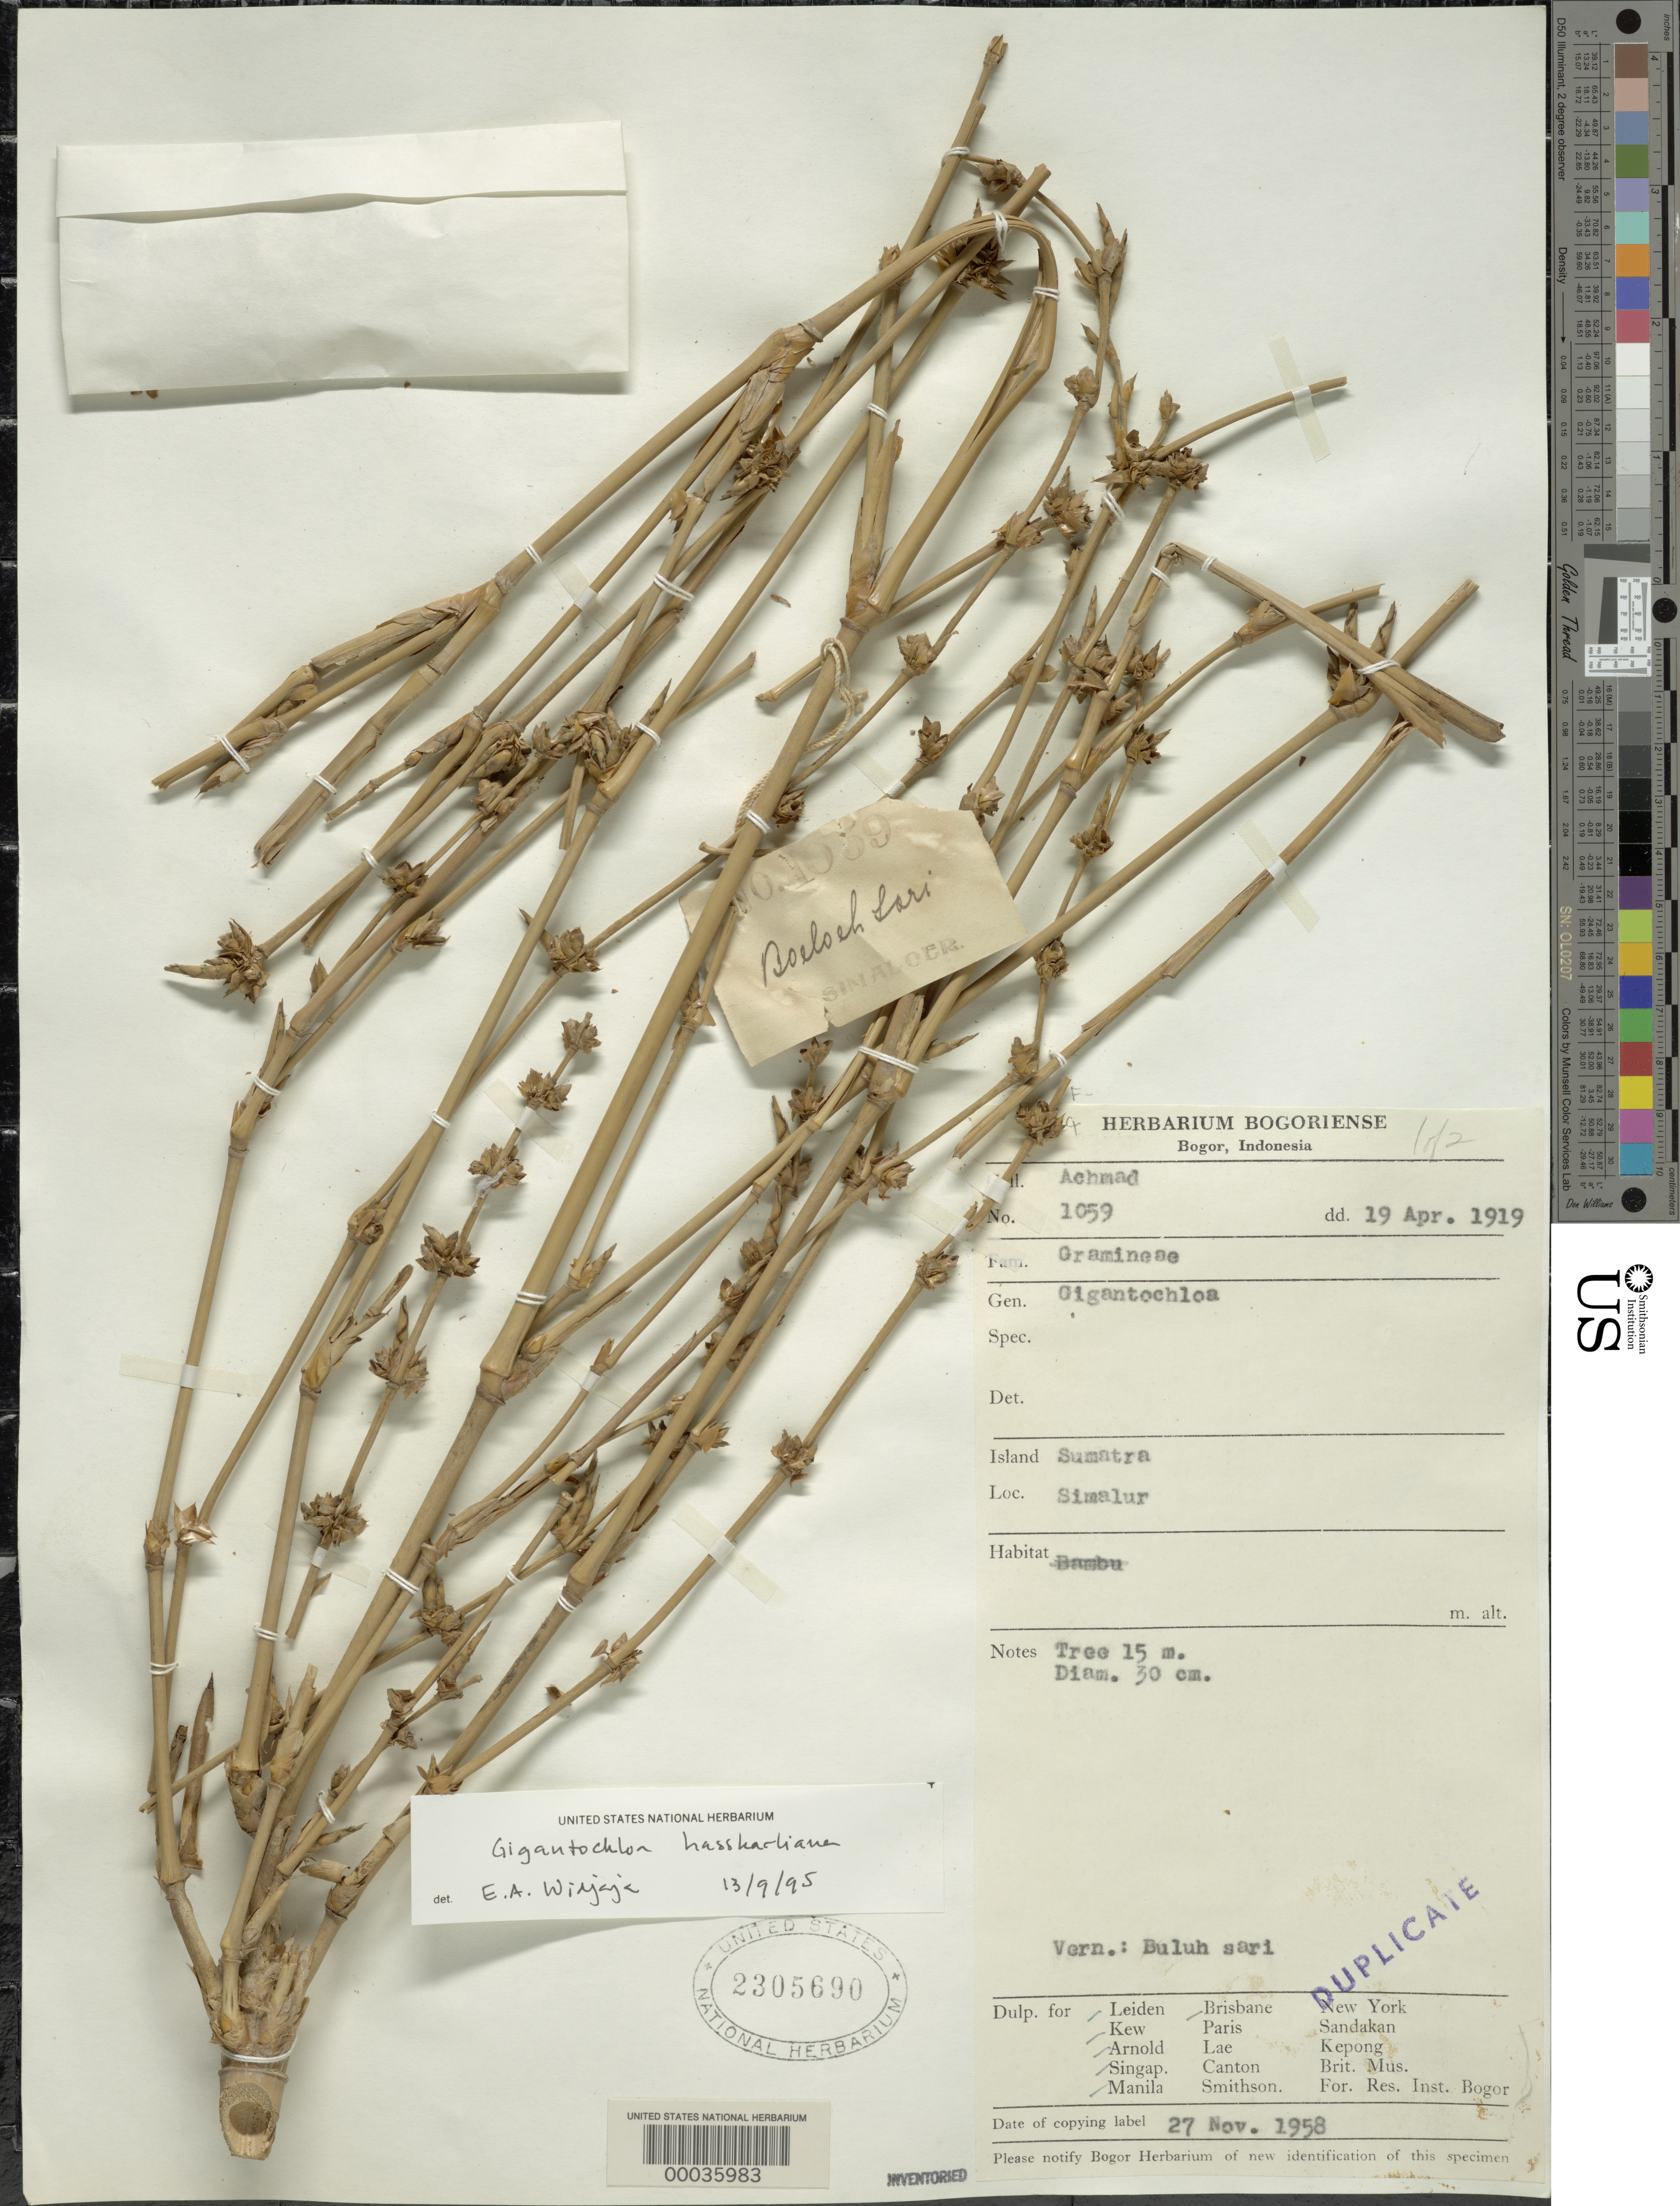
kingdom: Plantae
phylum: Tracheophyta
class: Liliopsida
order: Poales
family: Poaceae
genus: Gigantochloa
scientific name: Gigantochloa hasskarliana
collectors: -- Achmad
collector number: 1059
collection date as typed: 19 Apr 1919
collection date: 1919-04-19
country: Indonesia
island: Sumatra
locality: Simalur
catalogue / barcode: US 2305690